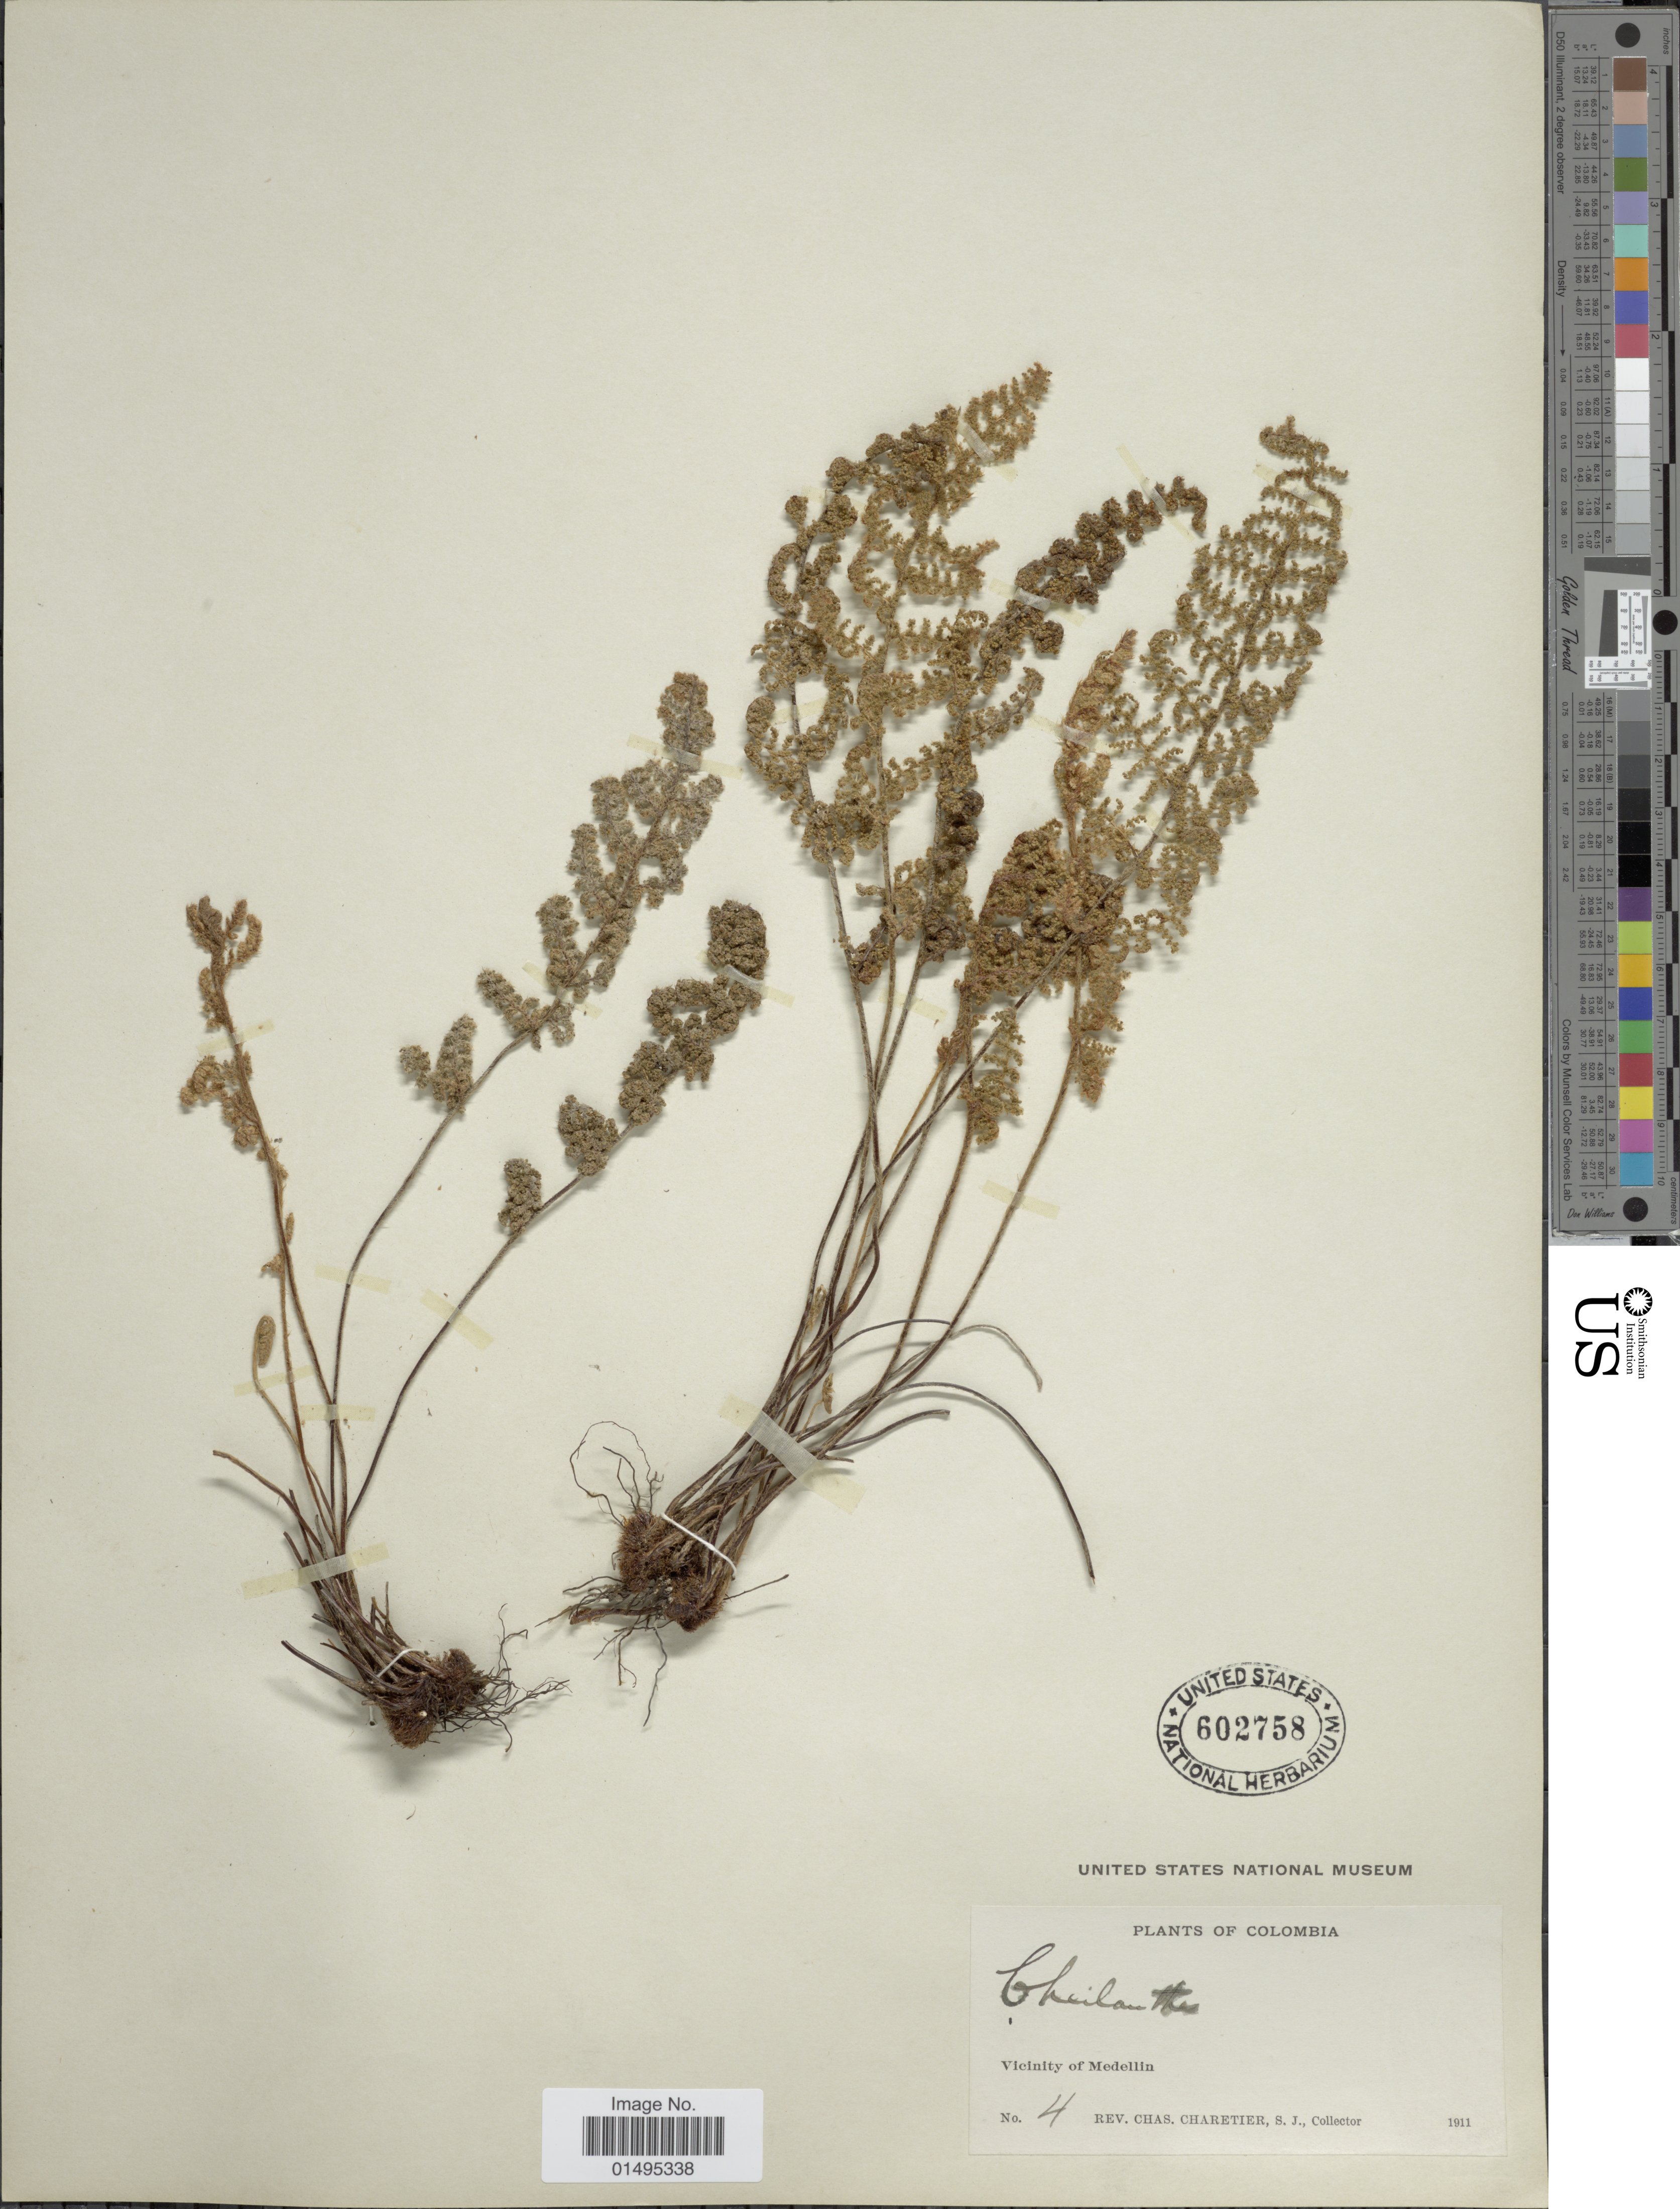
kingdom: Plantae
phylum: Tracheophyta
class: Polypodiopsida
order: Polypodiales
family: Pteridaceae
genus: Myriopteris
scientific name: Myriopteris myriophylla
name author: (Desv.) J. Sm.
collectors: C. Charetier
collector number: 4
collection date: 1911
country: Colombia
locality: Colombia, Vicinity of Medellin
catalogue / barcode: US 602758